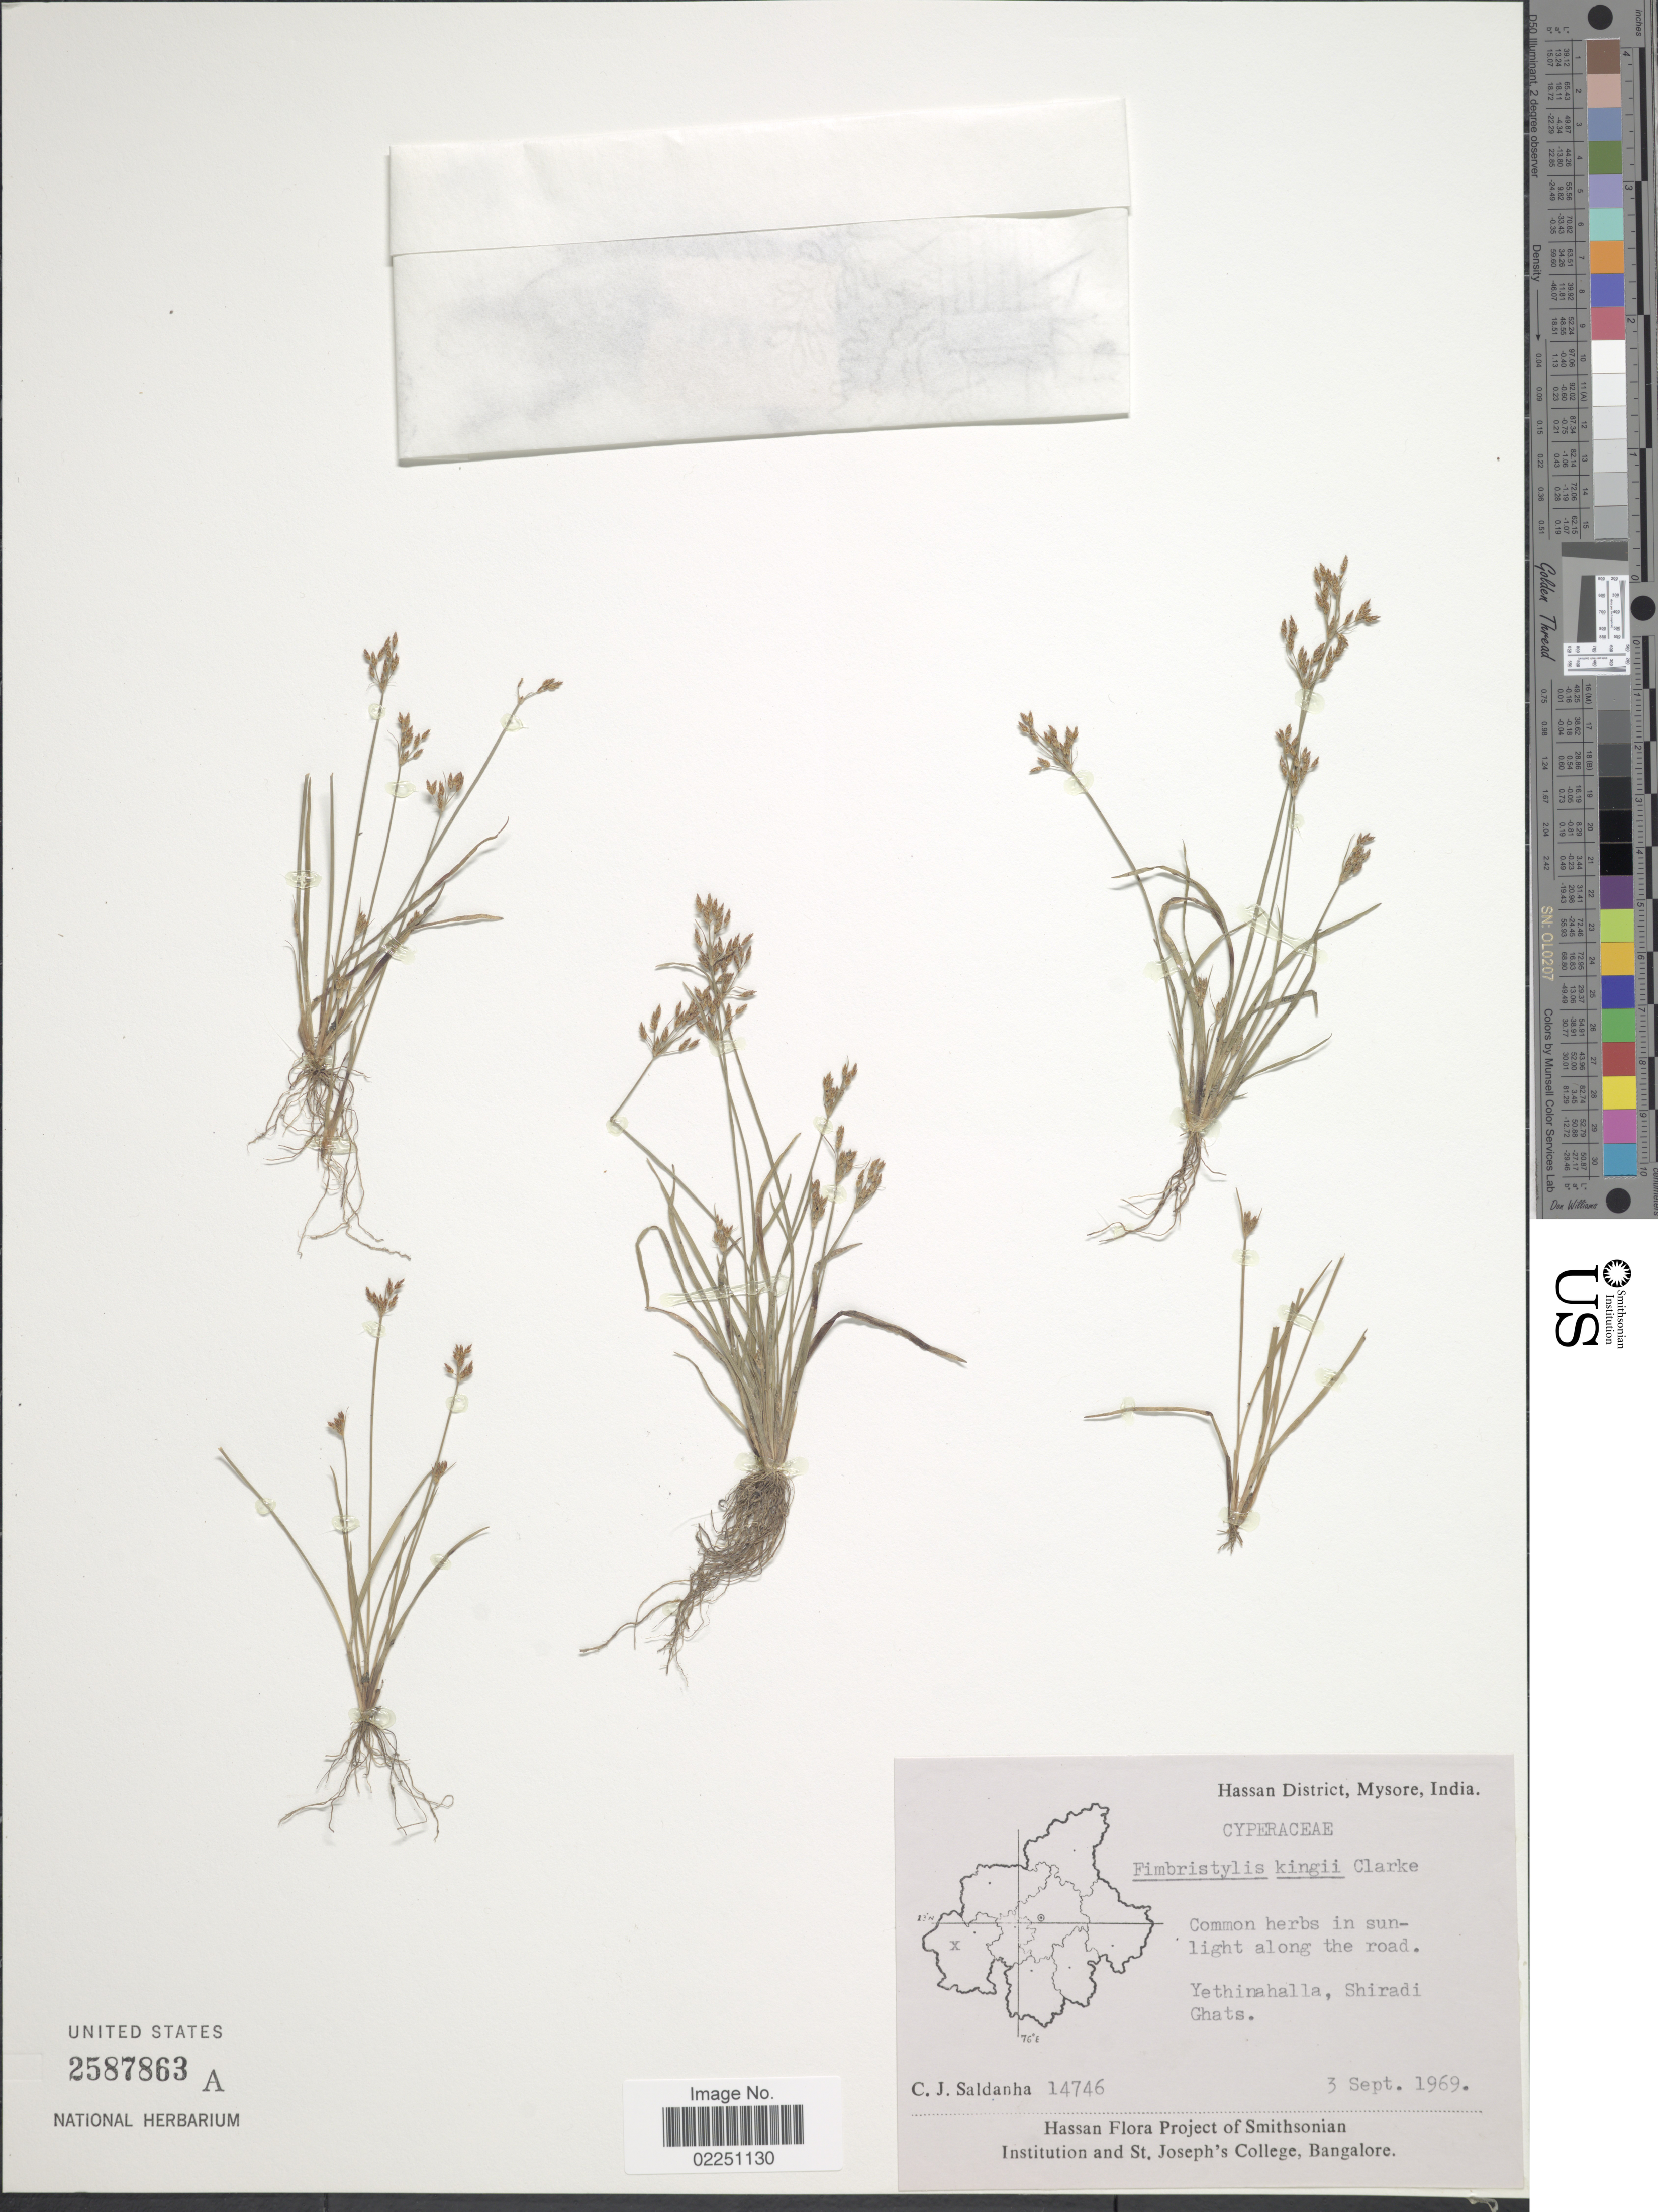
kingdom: Plantae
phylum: Tracheophyta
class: Liliopsida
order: Poales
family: Cyperaceae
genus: Fimbristylis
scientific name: Fimbristylis kingii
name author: Gamble ex Boeckeler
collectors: C. J. Saldanha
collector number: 14746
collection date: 1969-09-03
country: India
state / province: Karnataka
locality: Hassan District, Mysore. Yethinahalla, Shiradi Ghats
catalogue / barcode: US 2587863A